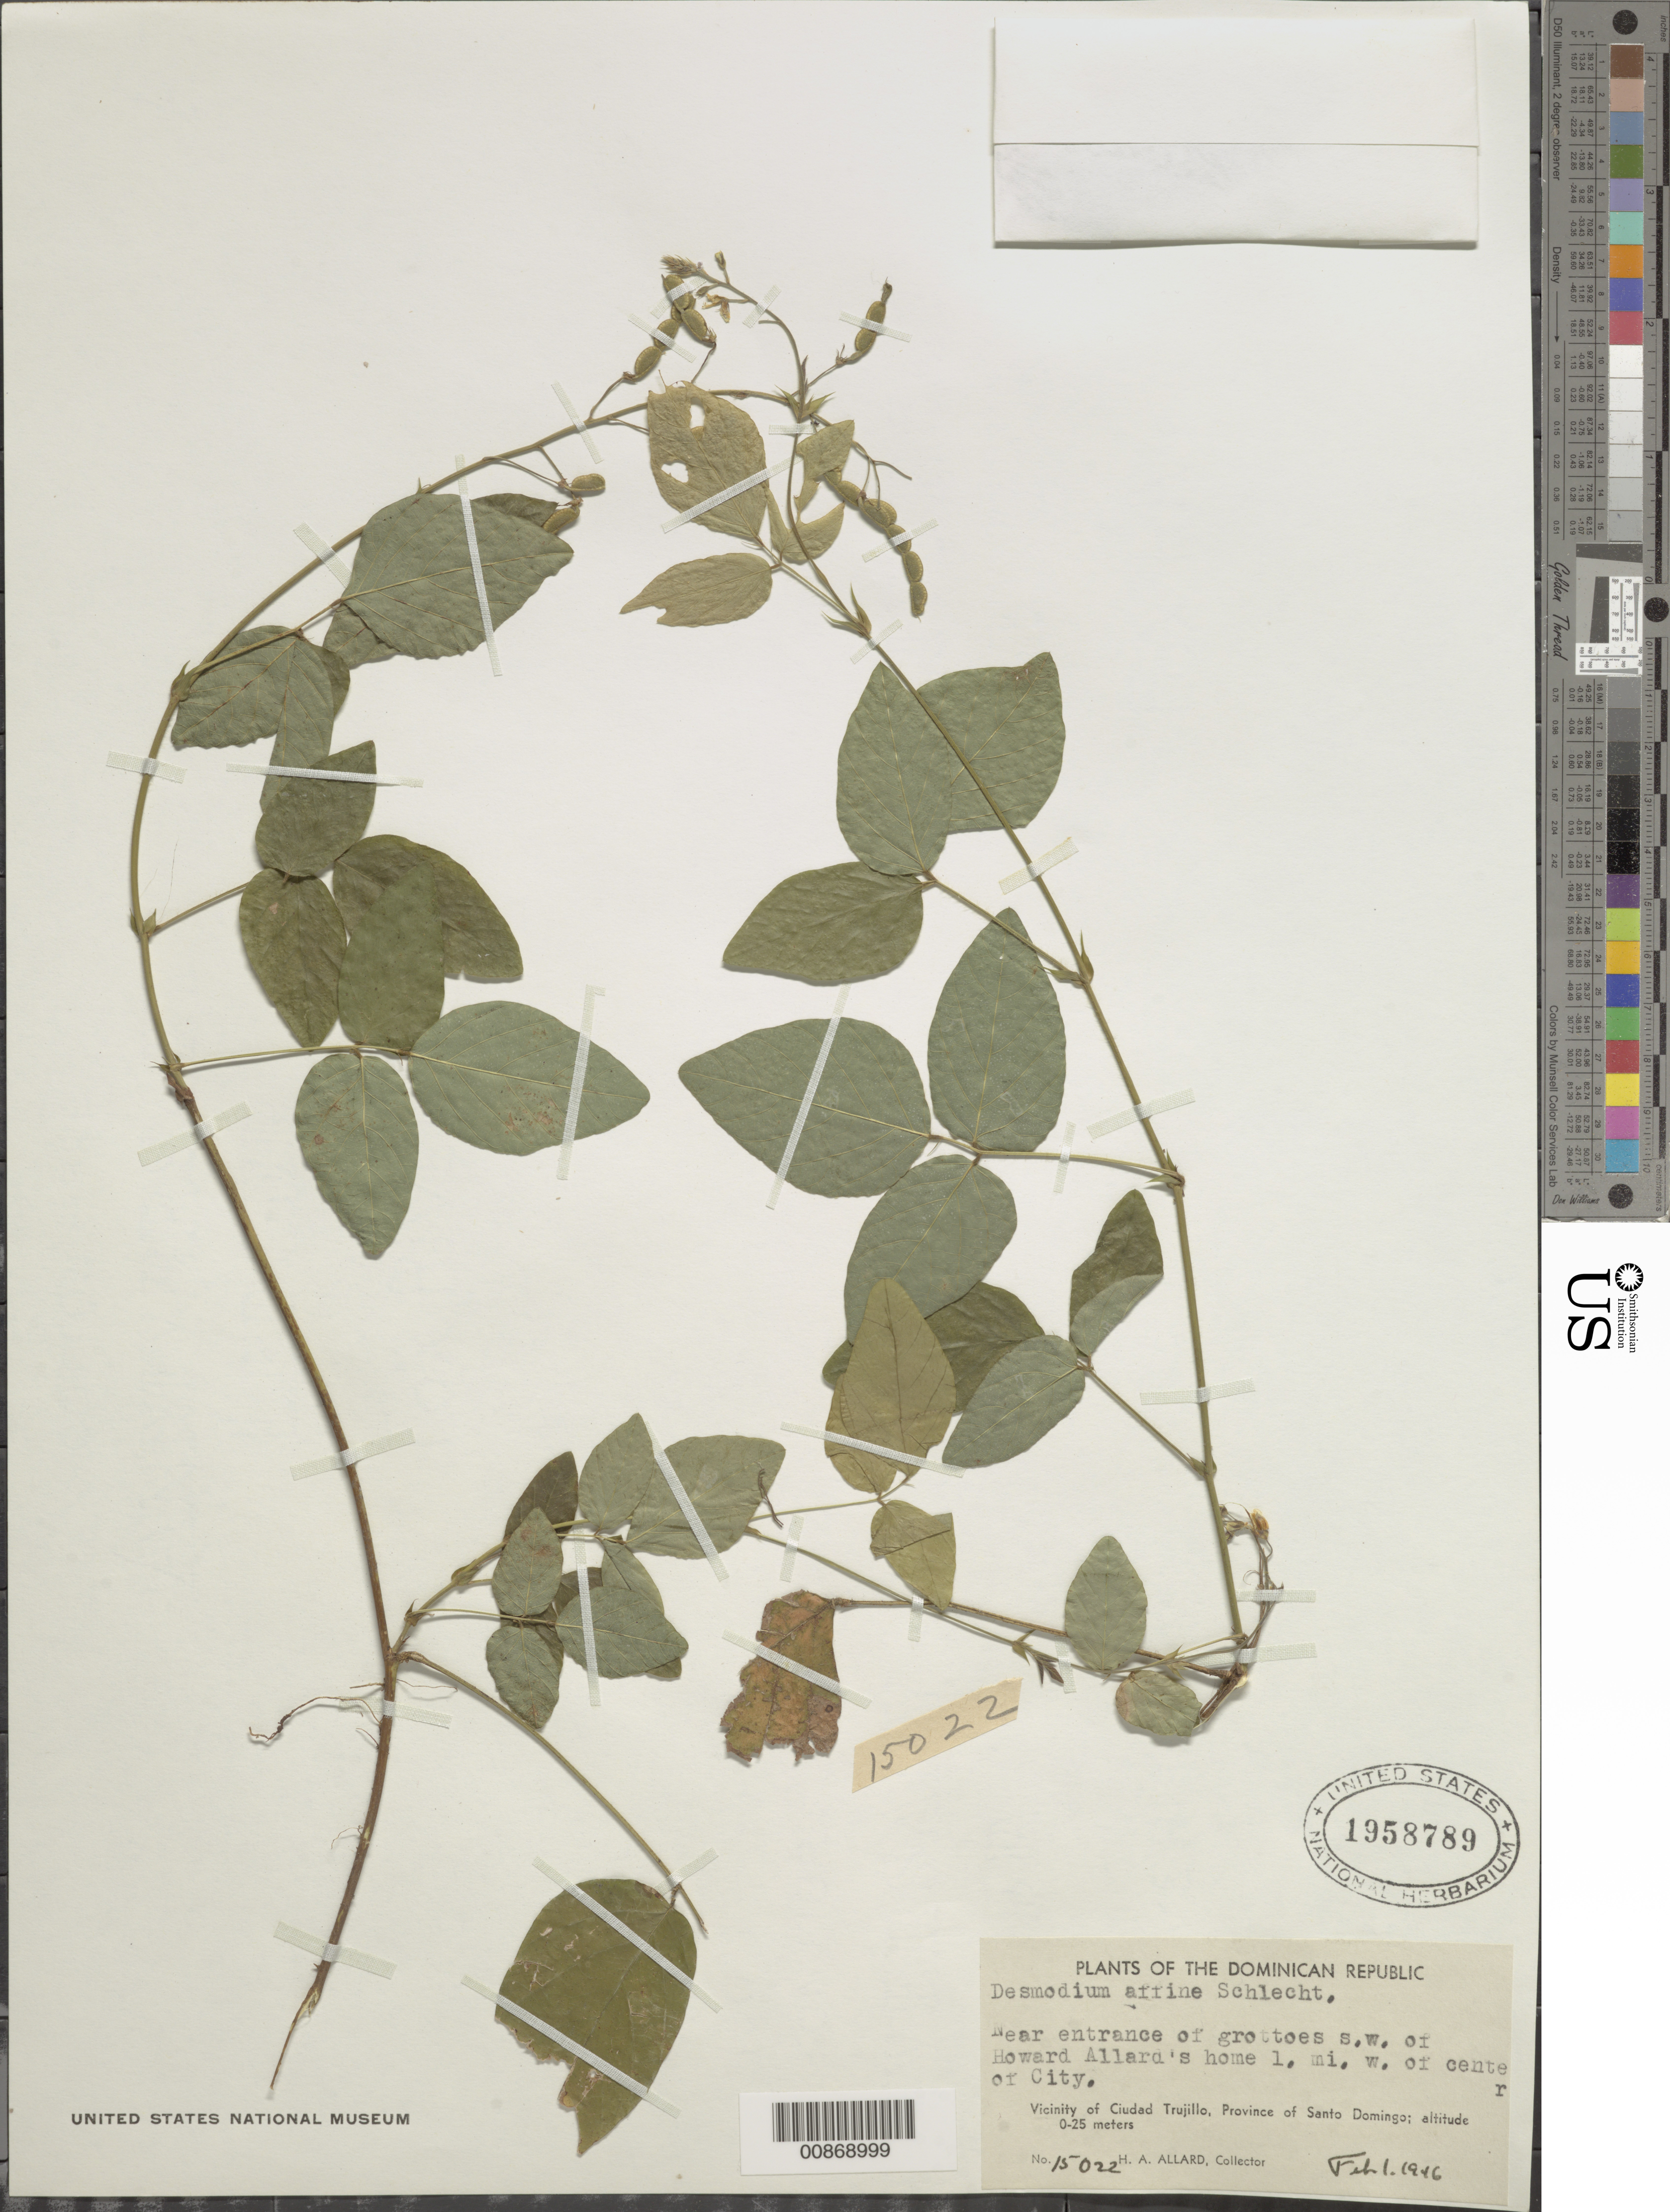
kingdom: Plantae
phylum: Tracheophyta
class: Magnoliopsida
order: Fabales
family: Fabaceae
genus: Desmodium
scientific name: Desmodium affine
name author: Schltdl.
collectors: H. A. Allard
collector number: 15022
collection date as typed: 01 Feb 1946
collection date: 1946-02-01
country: Dominican Republic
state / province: Distrito Nacional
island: Hispaniola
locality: Vicinity of Ciudad Trujillo, Province of Santo Domingo (obsolete). Near entrance of grottoes SW of Howard Allard's home, 1 mi. W of center of city.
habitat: near entrance of grottoes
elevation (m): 0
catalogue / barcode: US 1958789